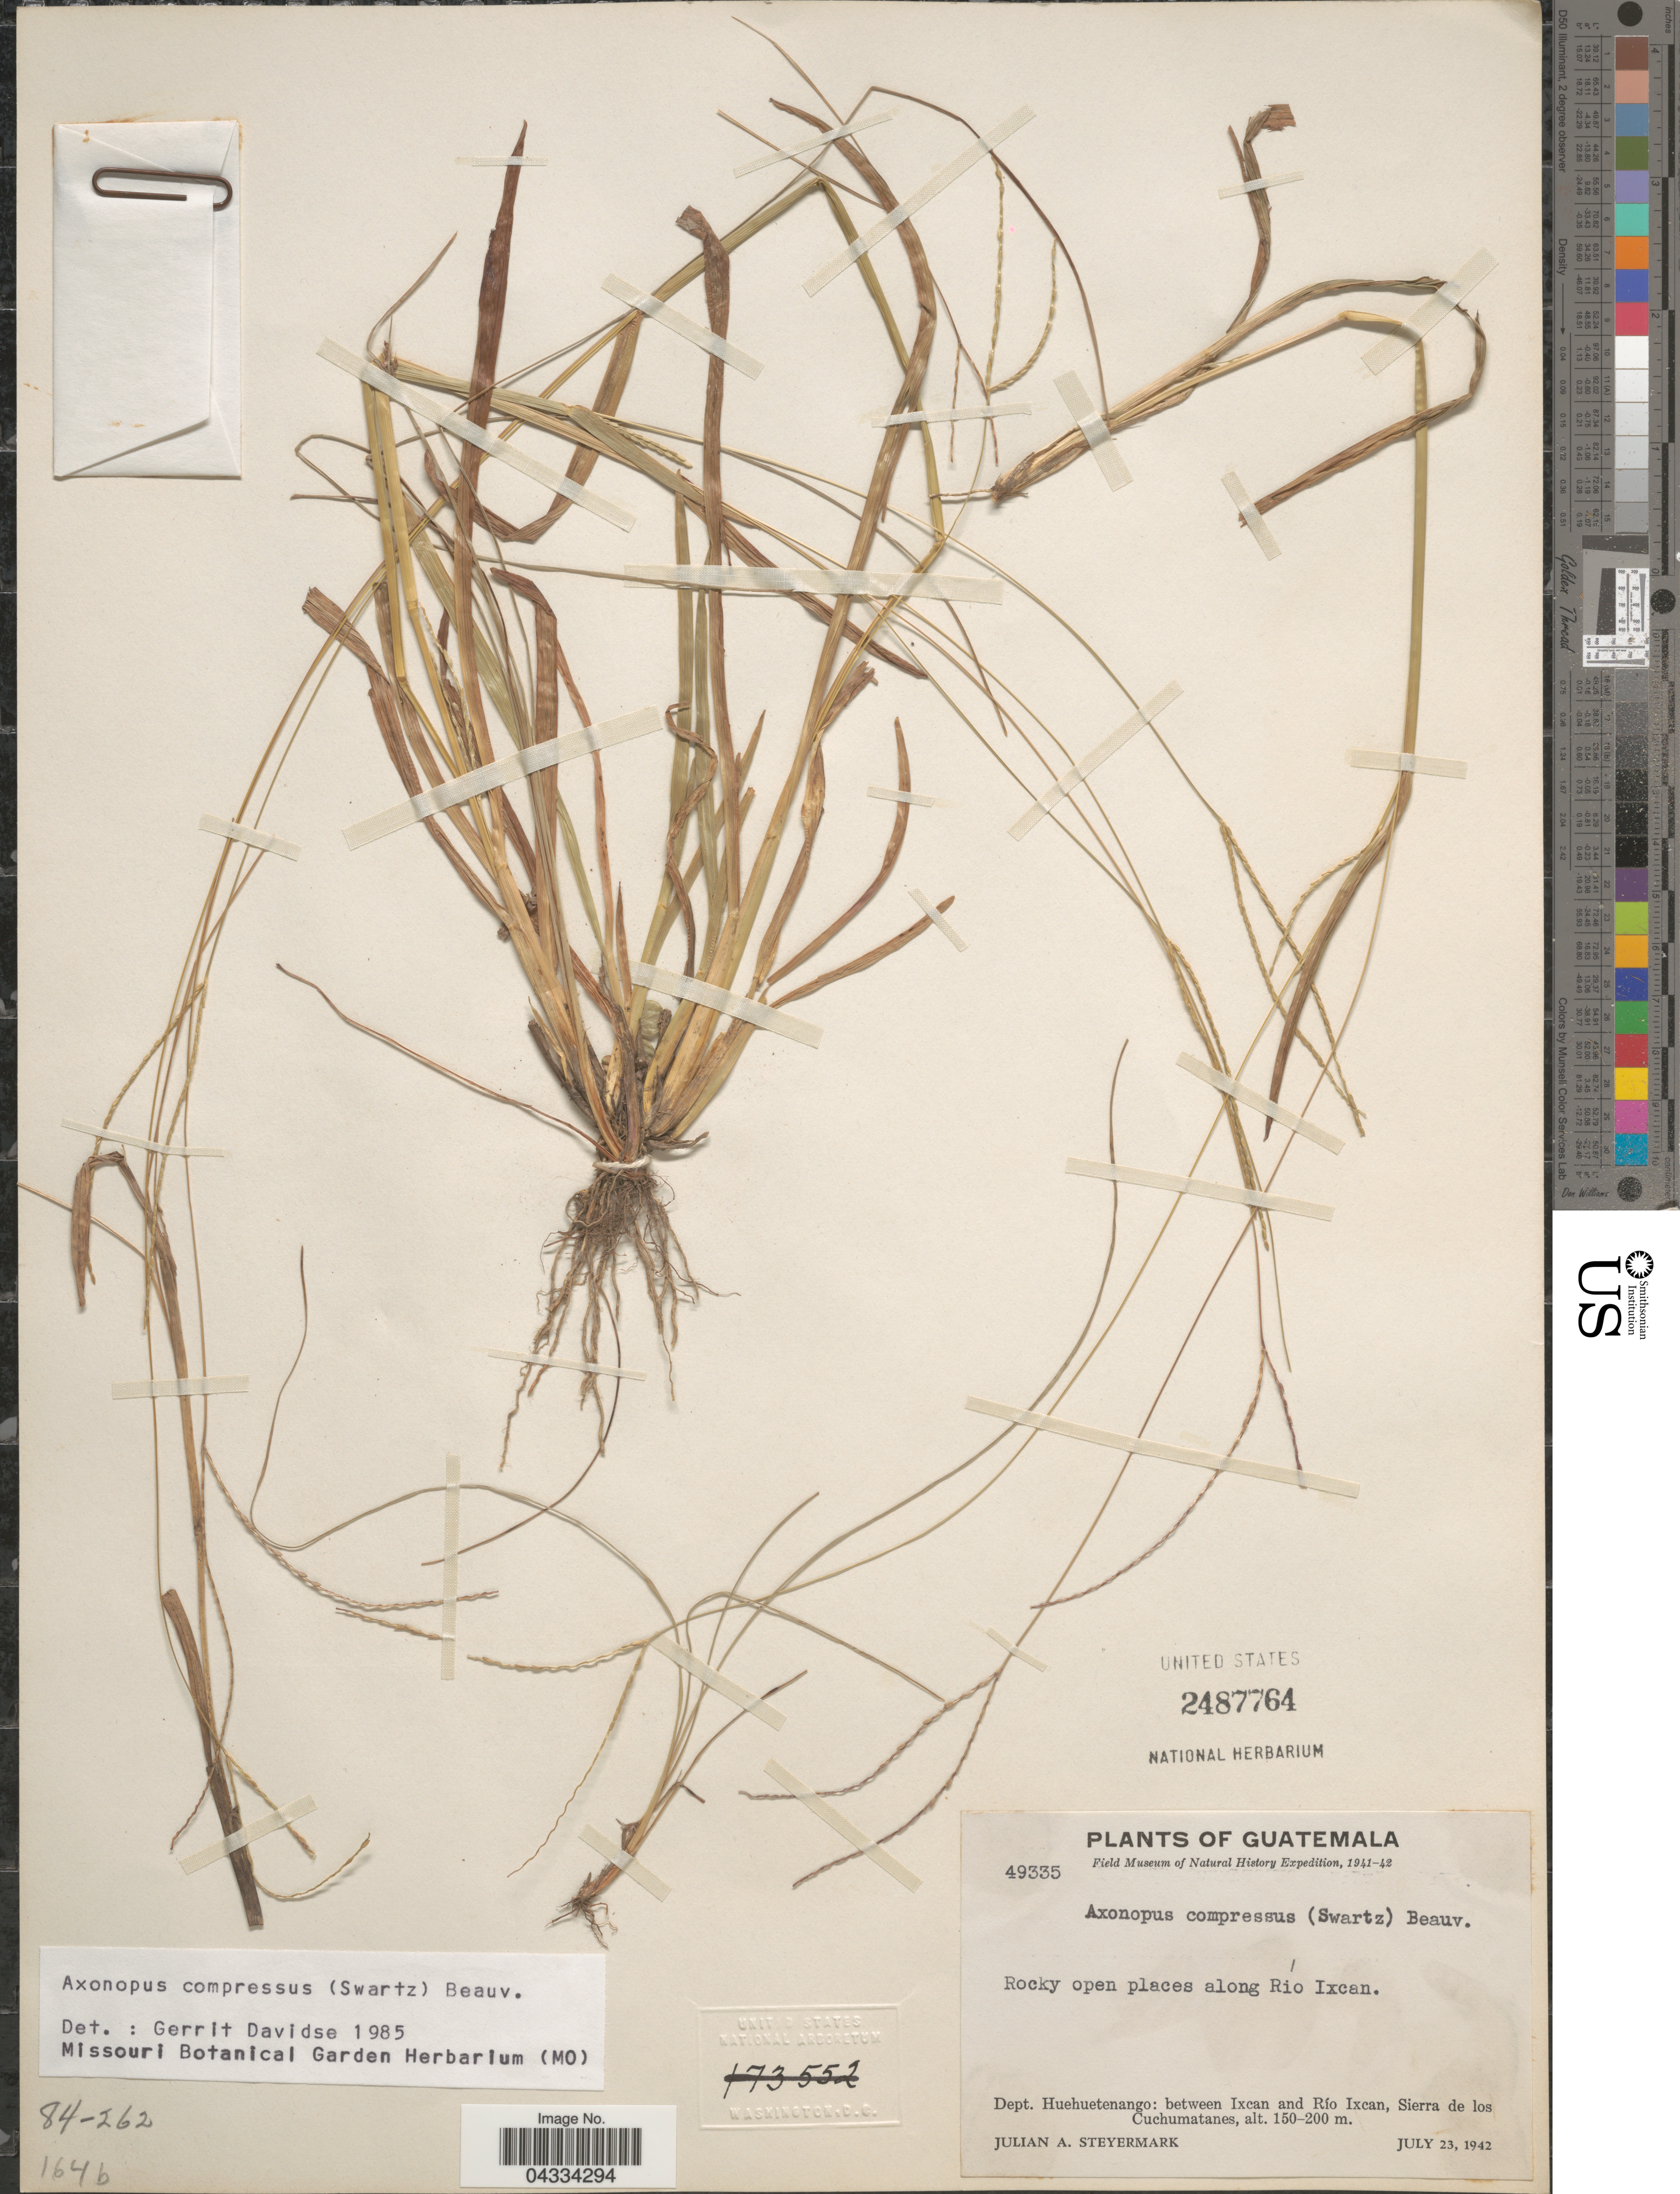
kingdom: Plantae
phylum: Tracheophyta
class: Liliopsida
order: Poales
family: Poaceae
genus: Axonopus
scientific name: Axonopus compressus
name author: (Sw.) P. Beauv.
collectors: J. Steyermark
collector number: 49335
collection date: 1942-07-23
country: Guatemala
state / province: Huehuetenango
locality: Field Museum of Natural History Expedition, 1941-42. Dept. Huehuetenango: between Ixcan and Río Ixcan, Sierra de los Cuchumatanes.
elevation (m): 150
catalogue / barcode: US 2487764